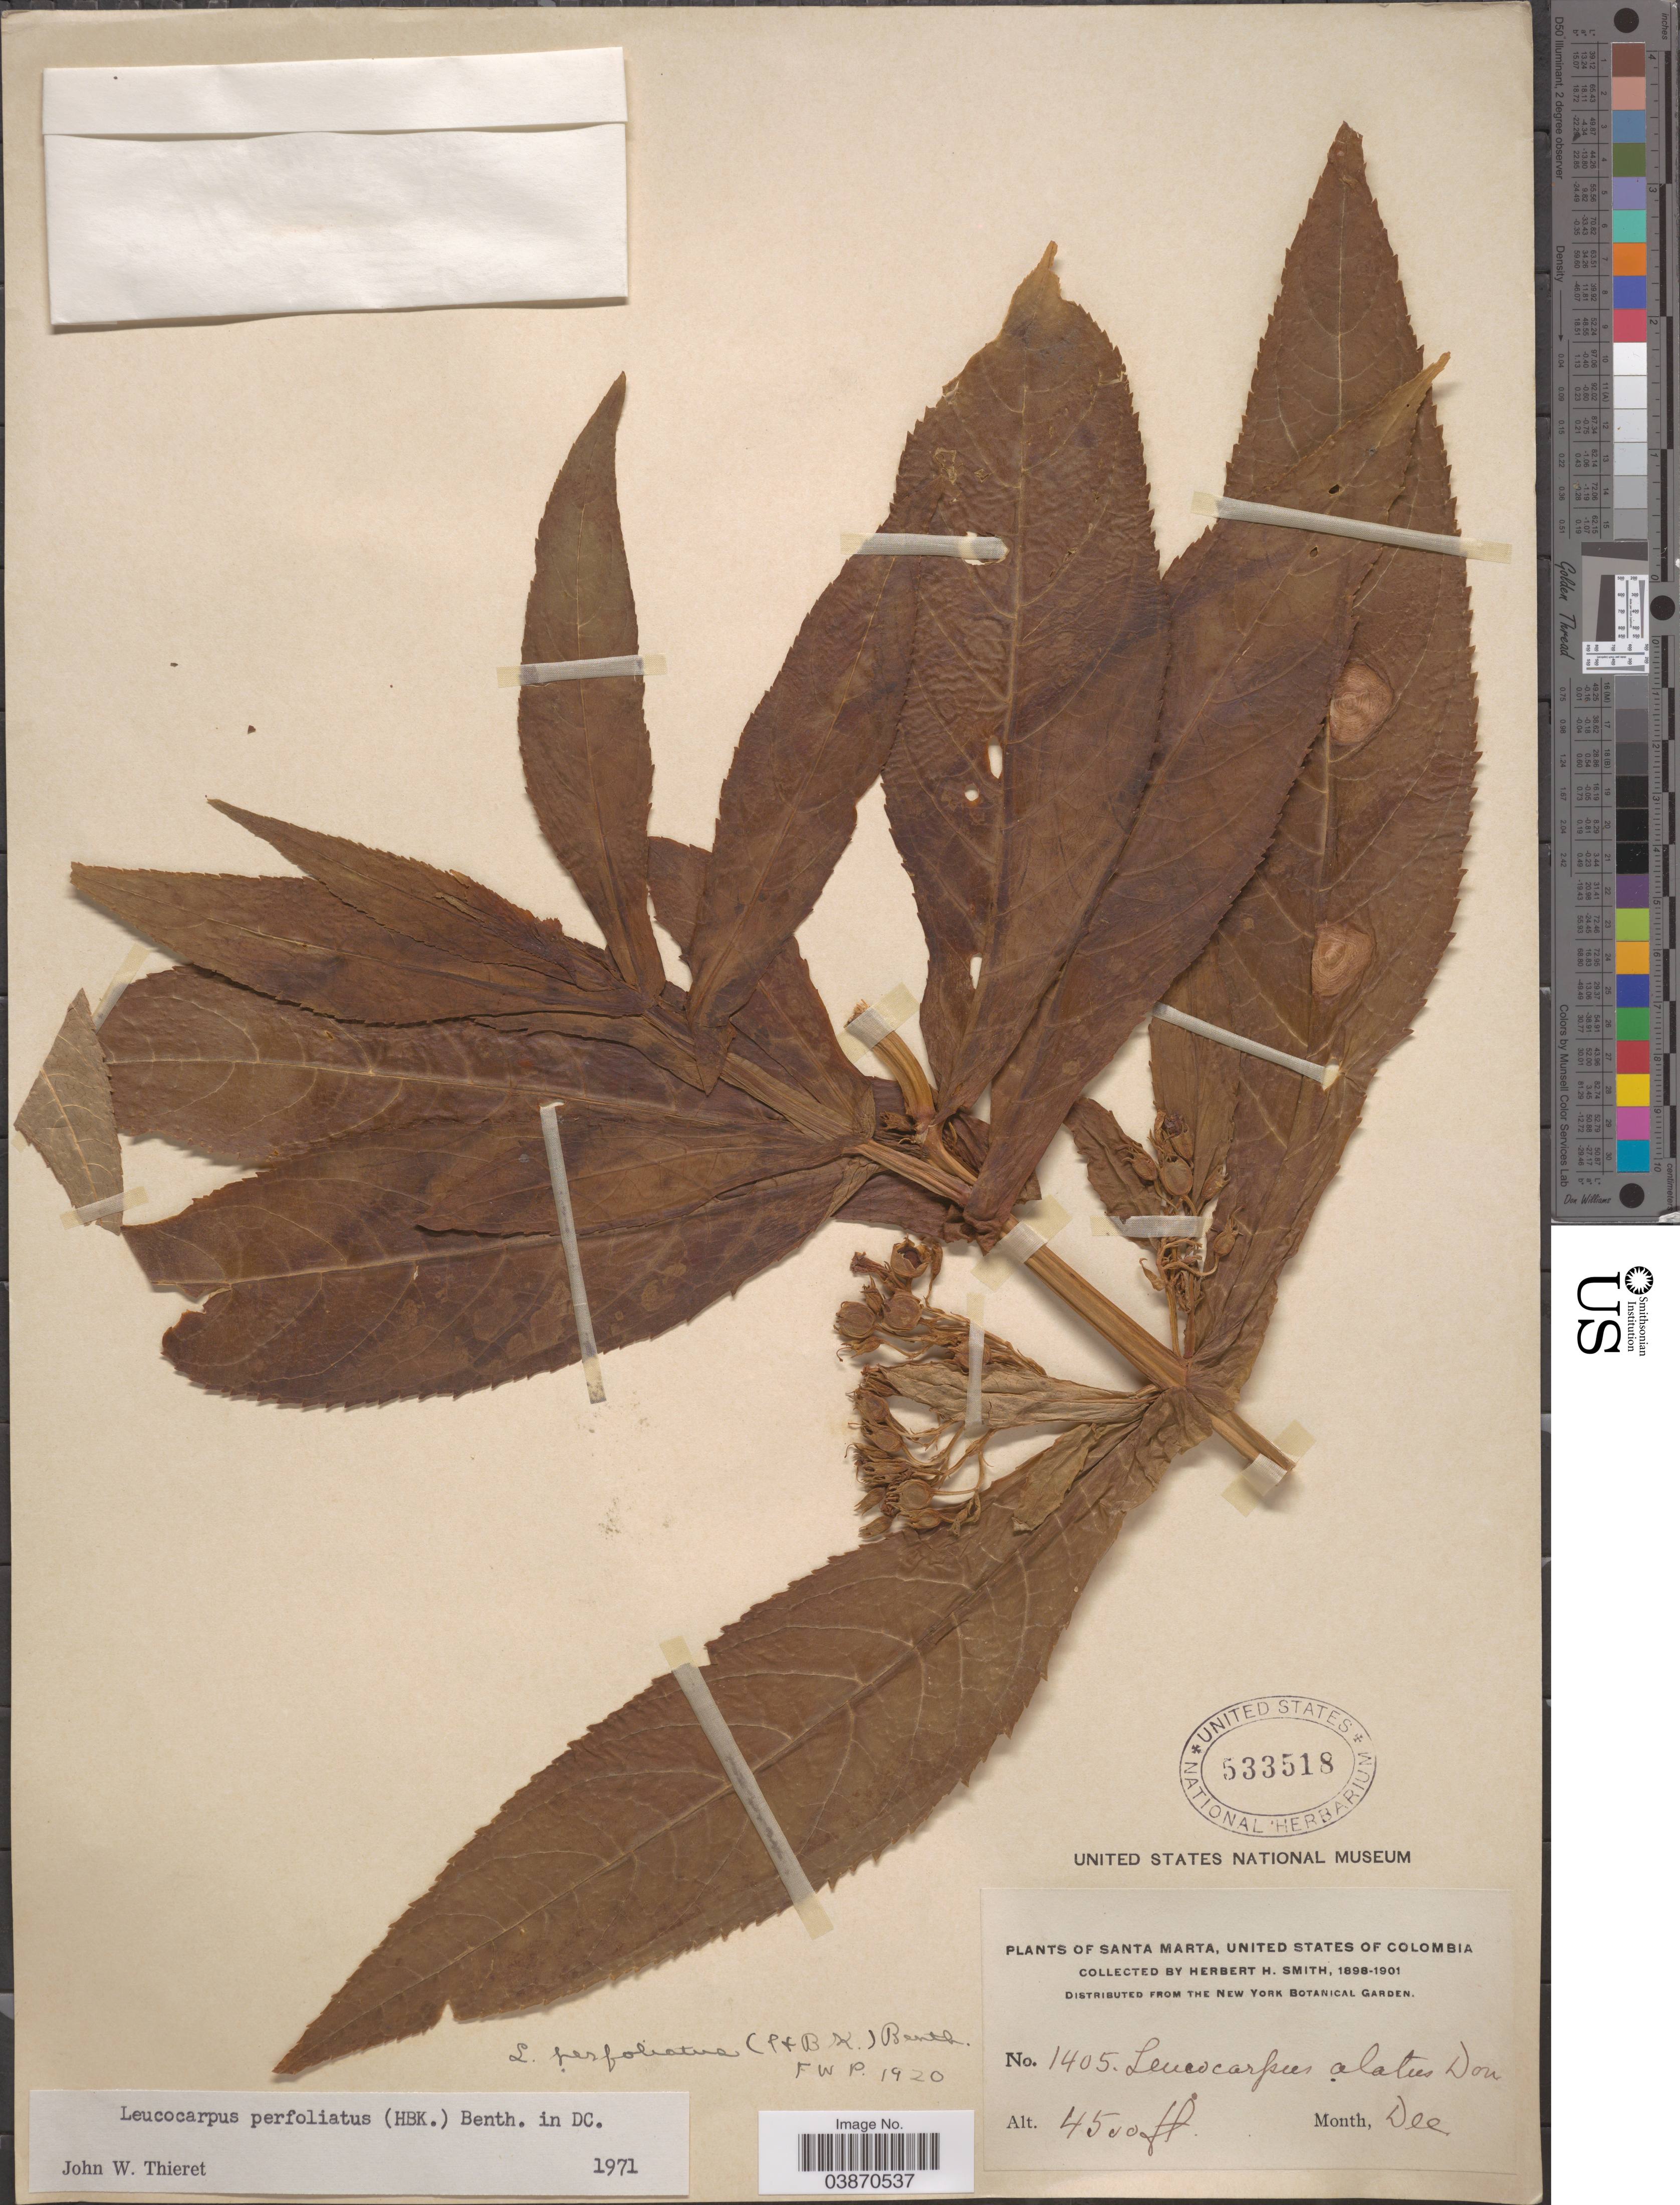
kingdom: Plantae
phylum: Tracheophyta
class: Magnoliopsida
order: Lamiales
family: Phrymaceae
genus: Leucocarpus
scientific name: Leucocarpus perfoliatus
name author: (Kunth) Benth.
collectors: Herbert H. Smith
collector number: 1405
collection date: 1898-12/1901-12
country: Colombia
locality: Santa Marta, United States of Colombia.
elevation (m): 1372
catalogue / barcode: US 533518